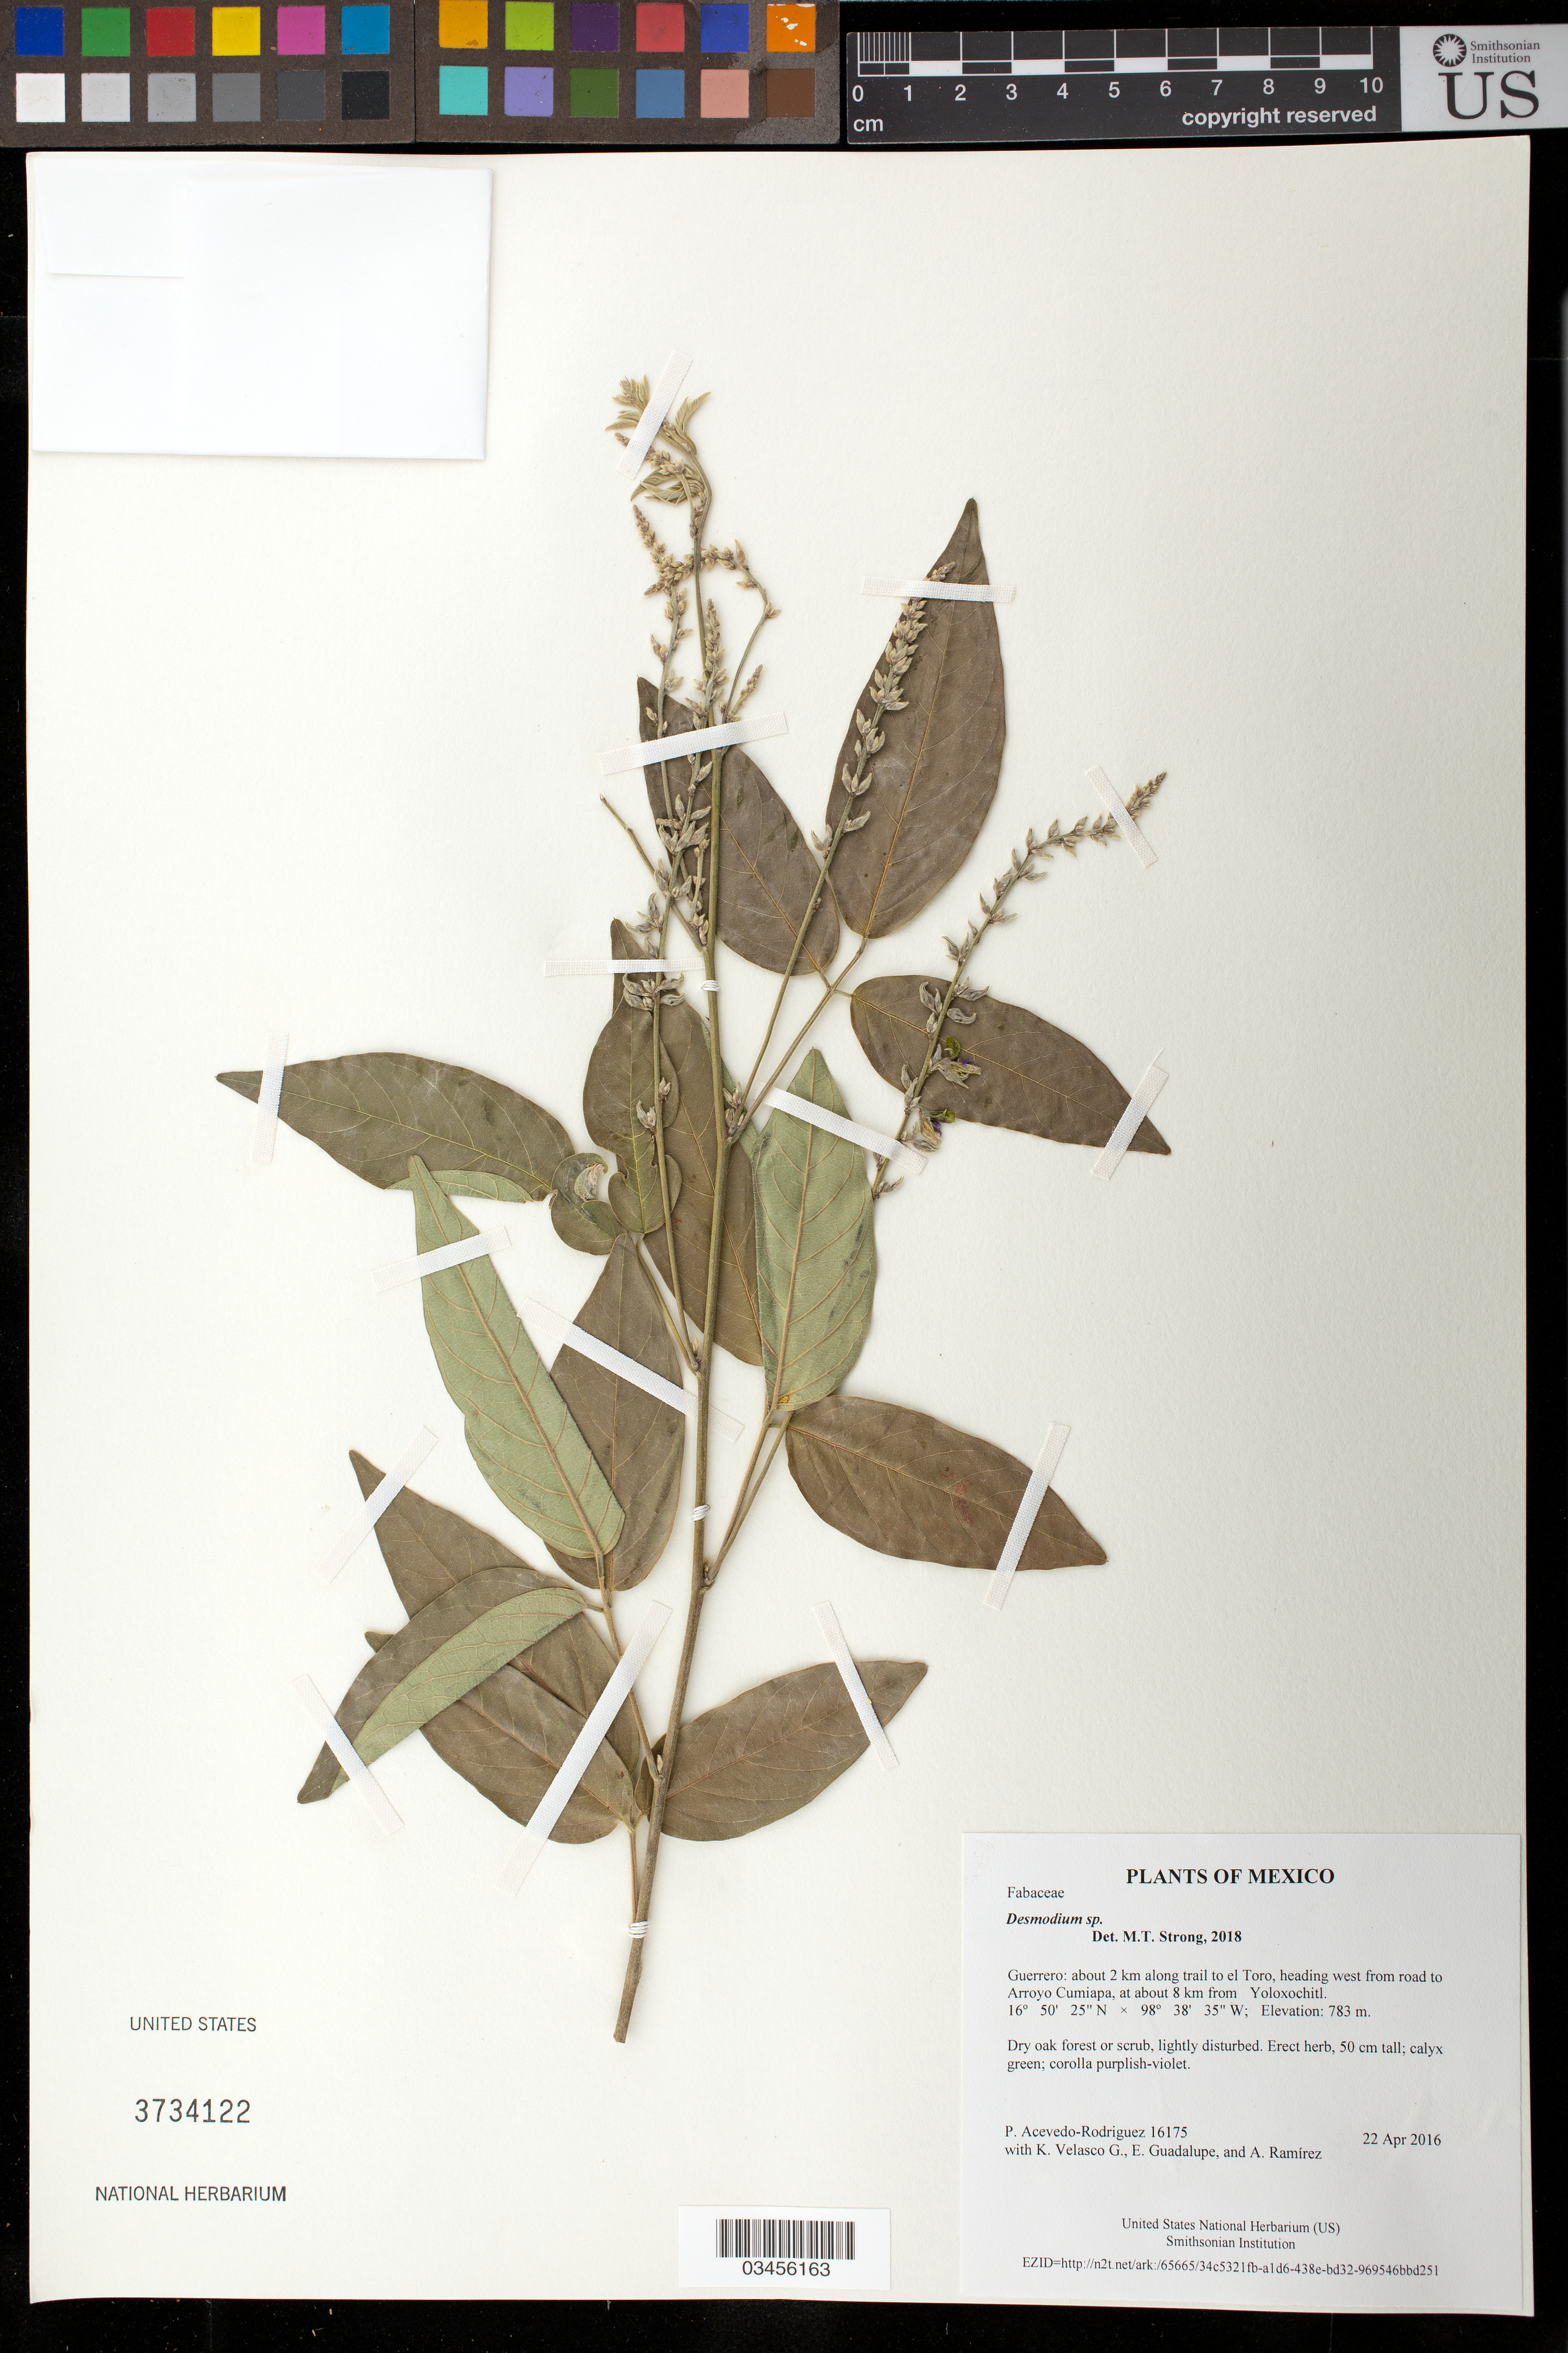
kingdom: Plantae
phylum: Tracheophyta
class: Magnoliopsida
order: Fabales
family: Fabaceae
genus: Desmodium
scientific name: Desmodium sp.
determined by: Strong, Mark T., (BOT), Smithsonian Institution - National Museum of Natural History (UNITED STATES)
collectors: P. Acevedo-Rodr., K. Velasco G., E. Guadalupe & A. Ramírez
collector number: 16175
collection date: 2016-04-22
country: Mexico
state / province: Guerrero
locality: about 2 km along trail to el Toro, heading west from road to Arroyo Cumiapa, at about 8 km from Yoloxochitl.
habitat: Dry oak forest or scrub, lightly disturbed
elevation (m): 783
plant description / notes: US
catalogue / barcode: US 3734122